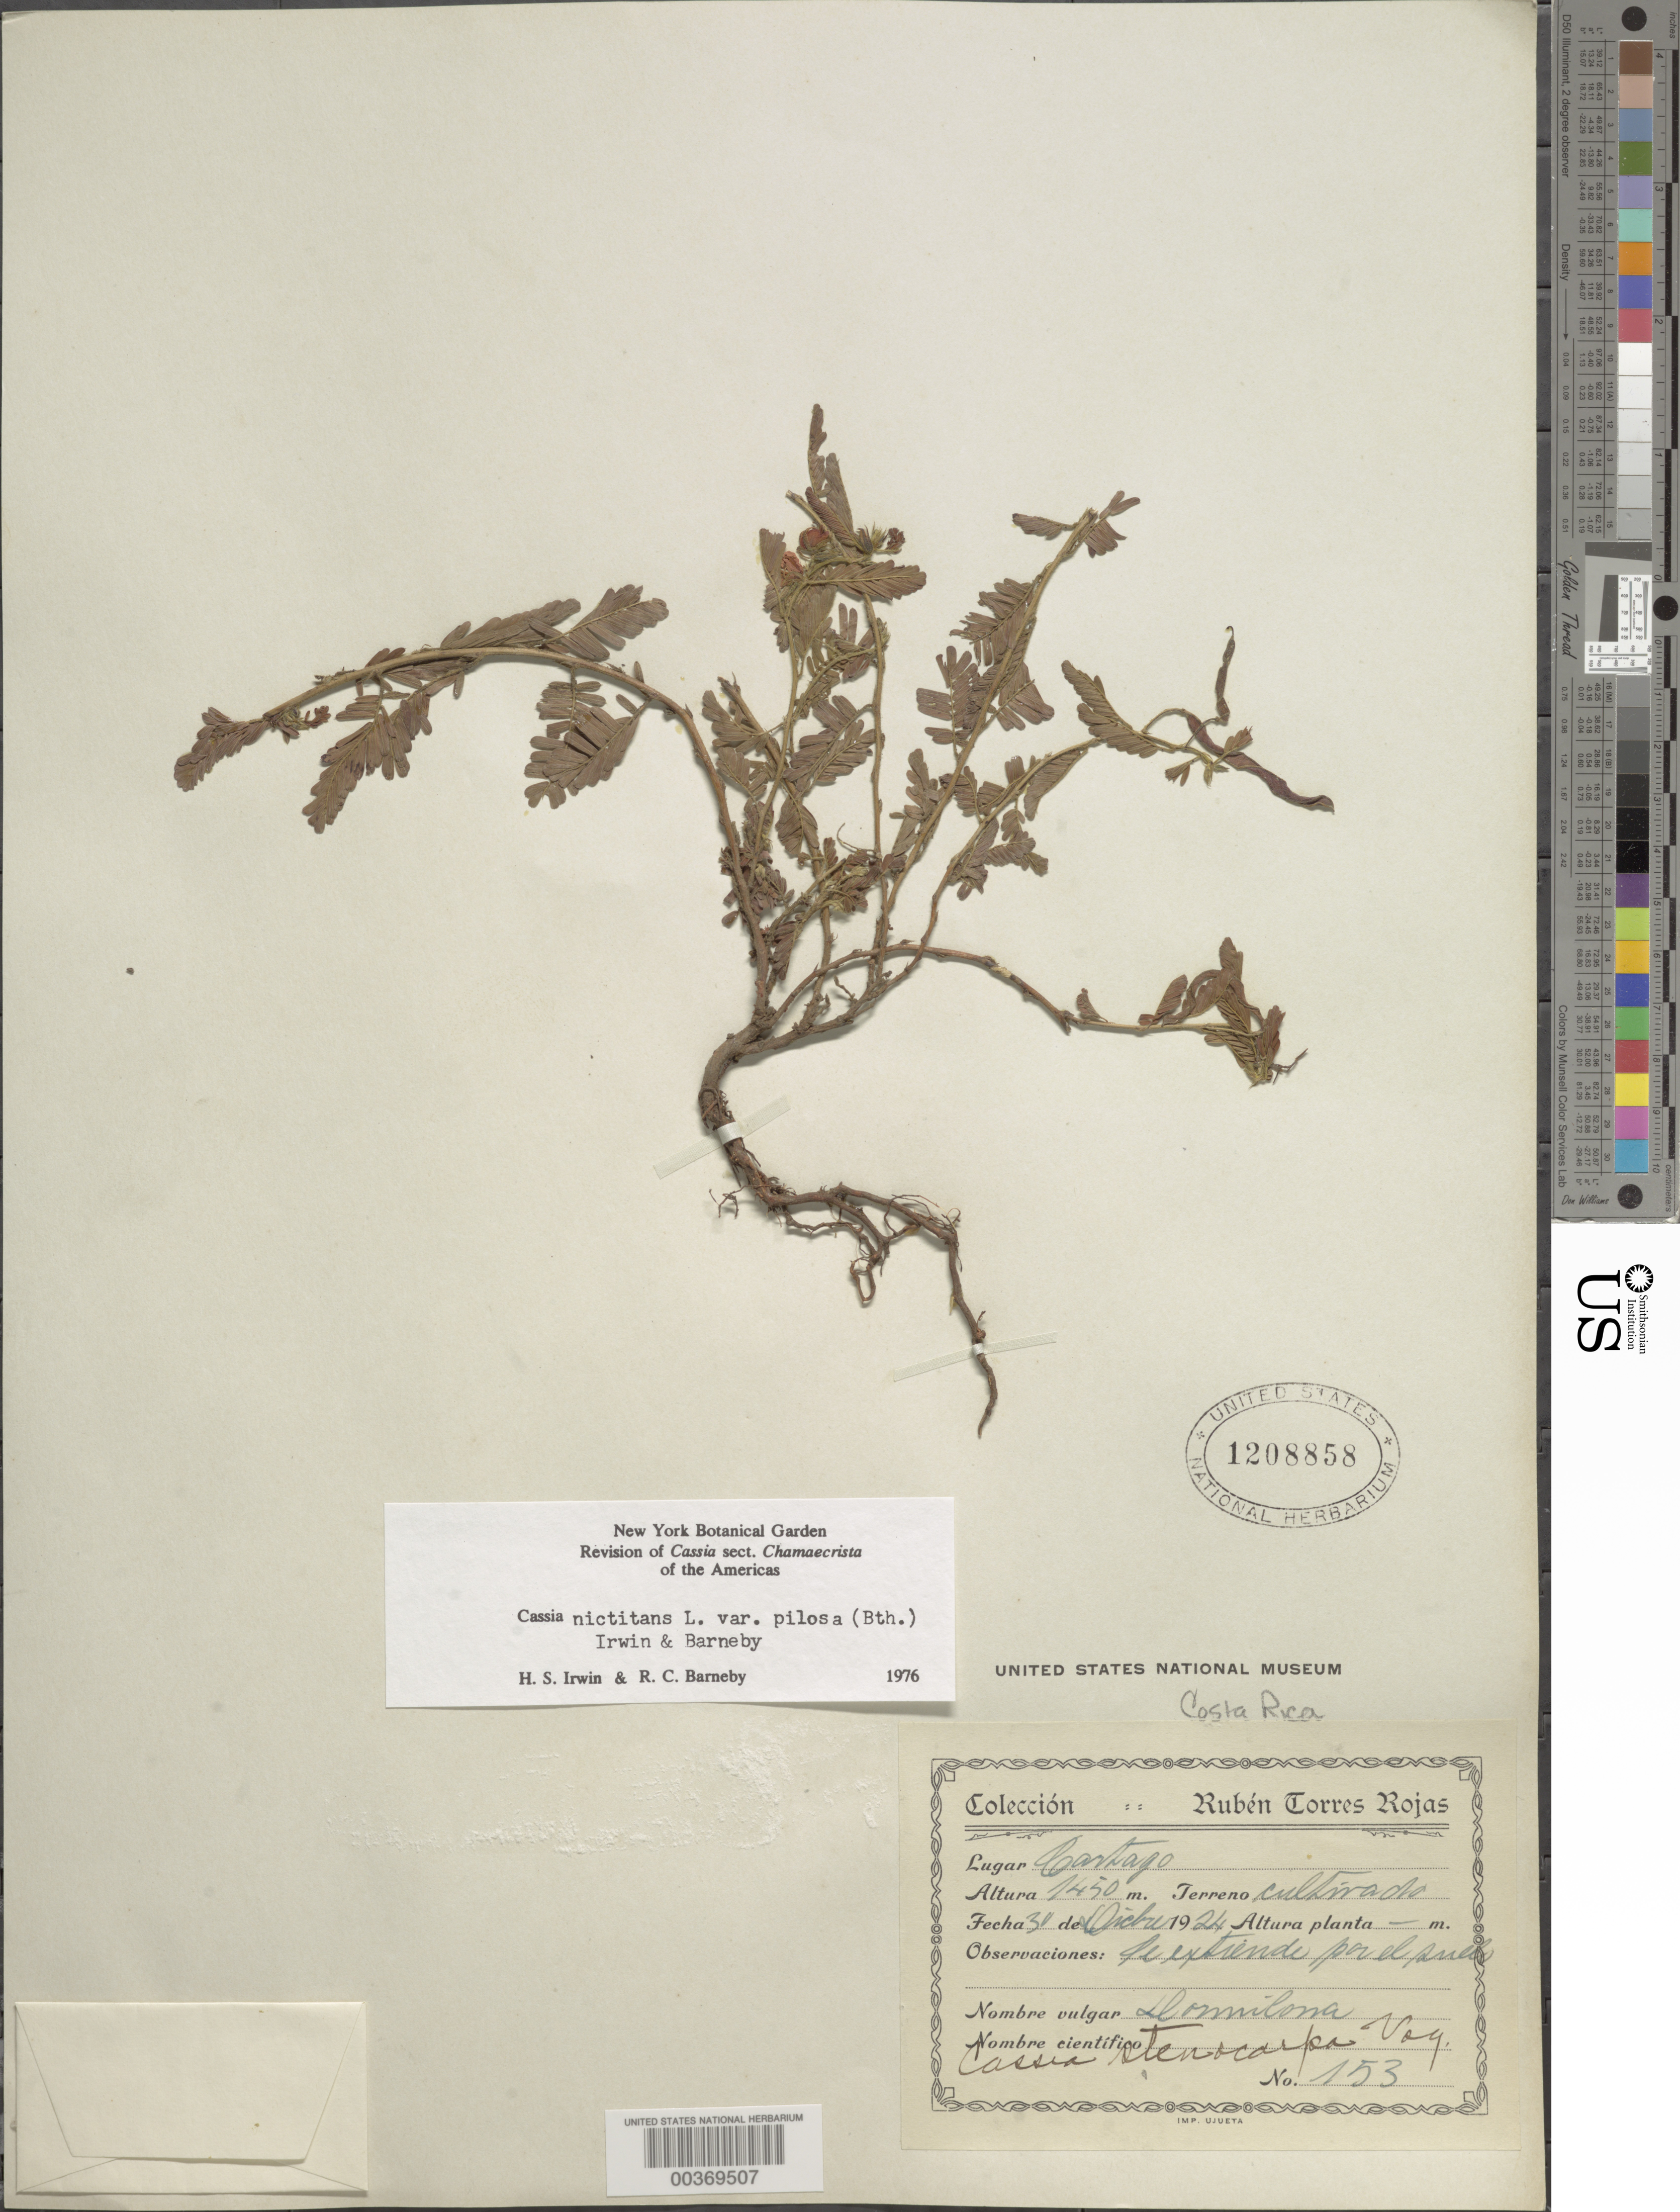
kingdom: Plantae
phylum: Tracheophyta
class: Magnoliopsida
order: Fabales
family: Fabaceae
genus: Chamaecrista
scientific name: Chamaecrista nictitans var. pilosa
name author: (Benth.) H.S. Irwin & Barneby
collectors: R. Rojas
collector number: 153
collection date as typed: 30 Oct 1924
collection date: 1924-10-30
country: Costa Rica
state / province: Cartago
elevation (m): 1450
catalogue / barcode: US 1208858